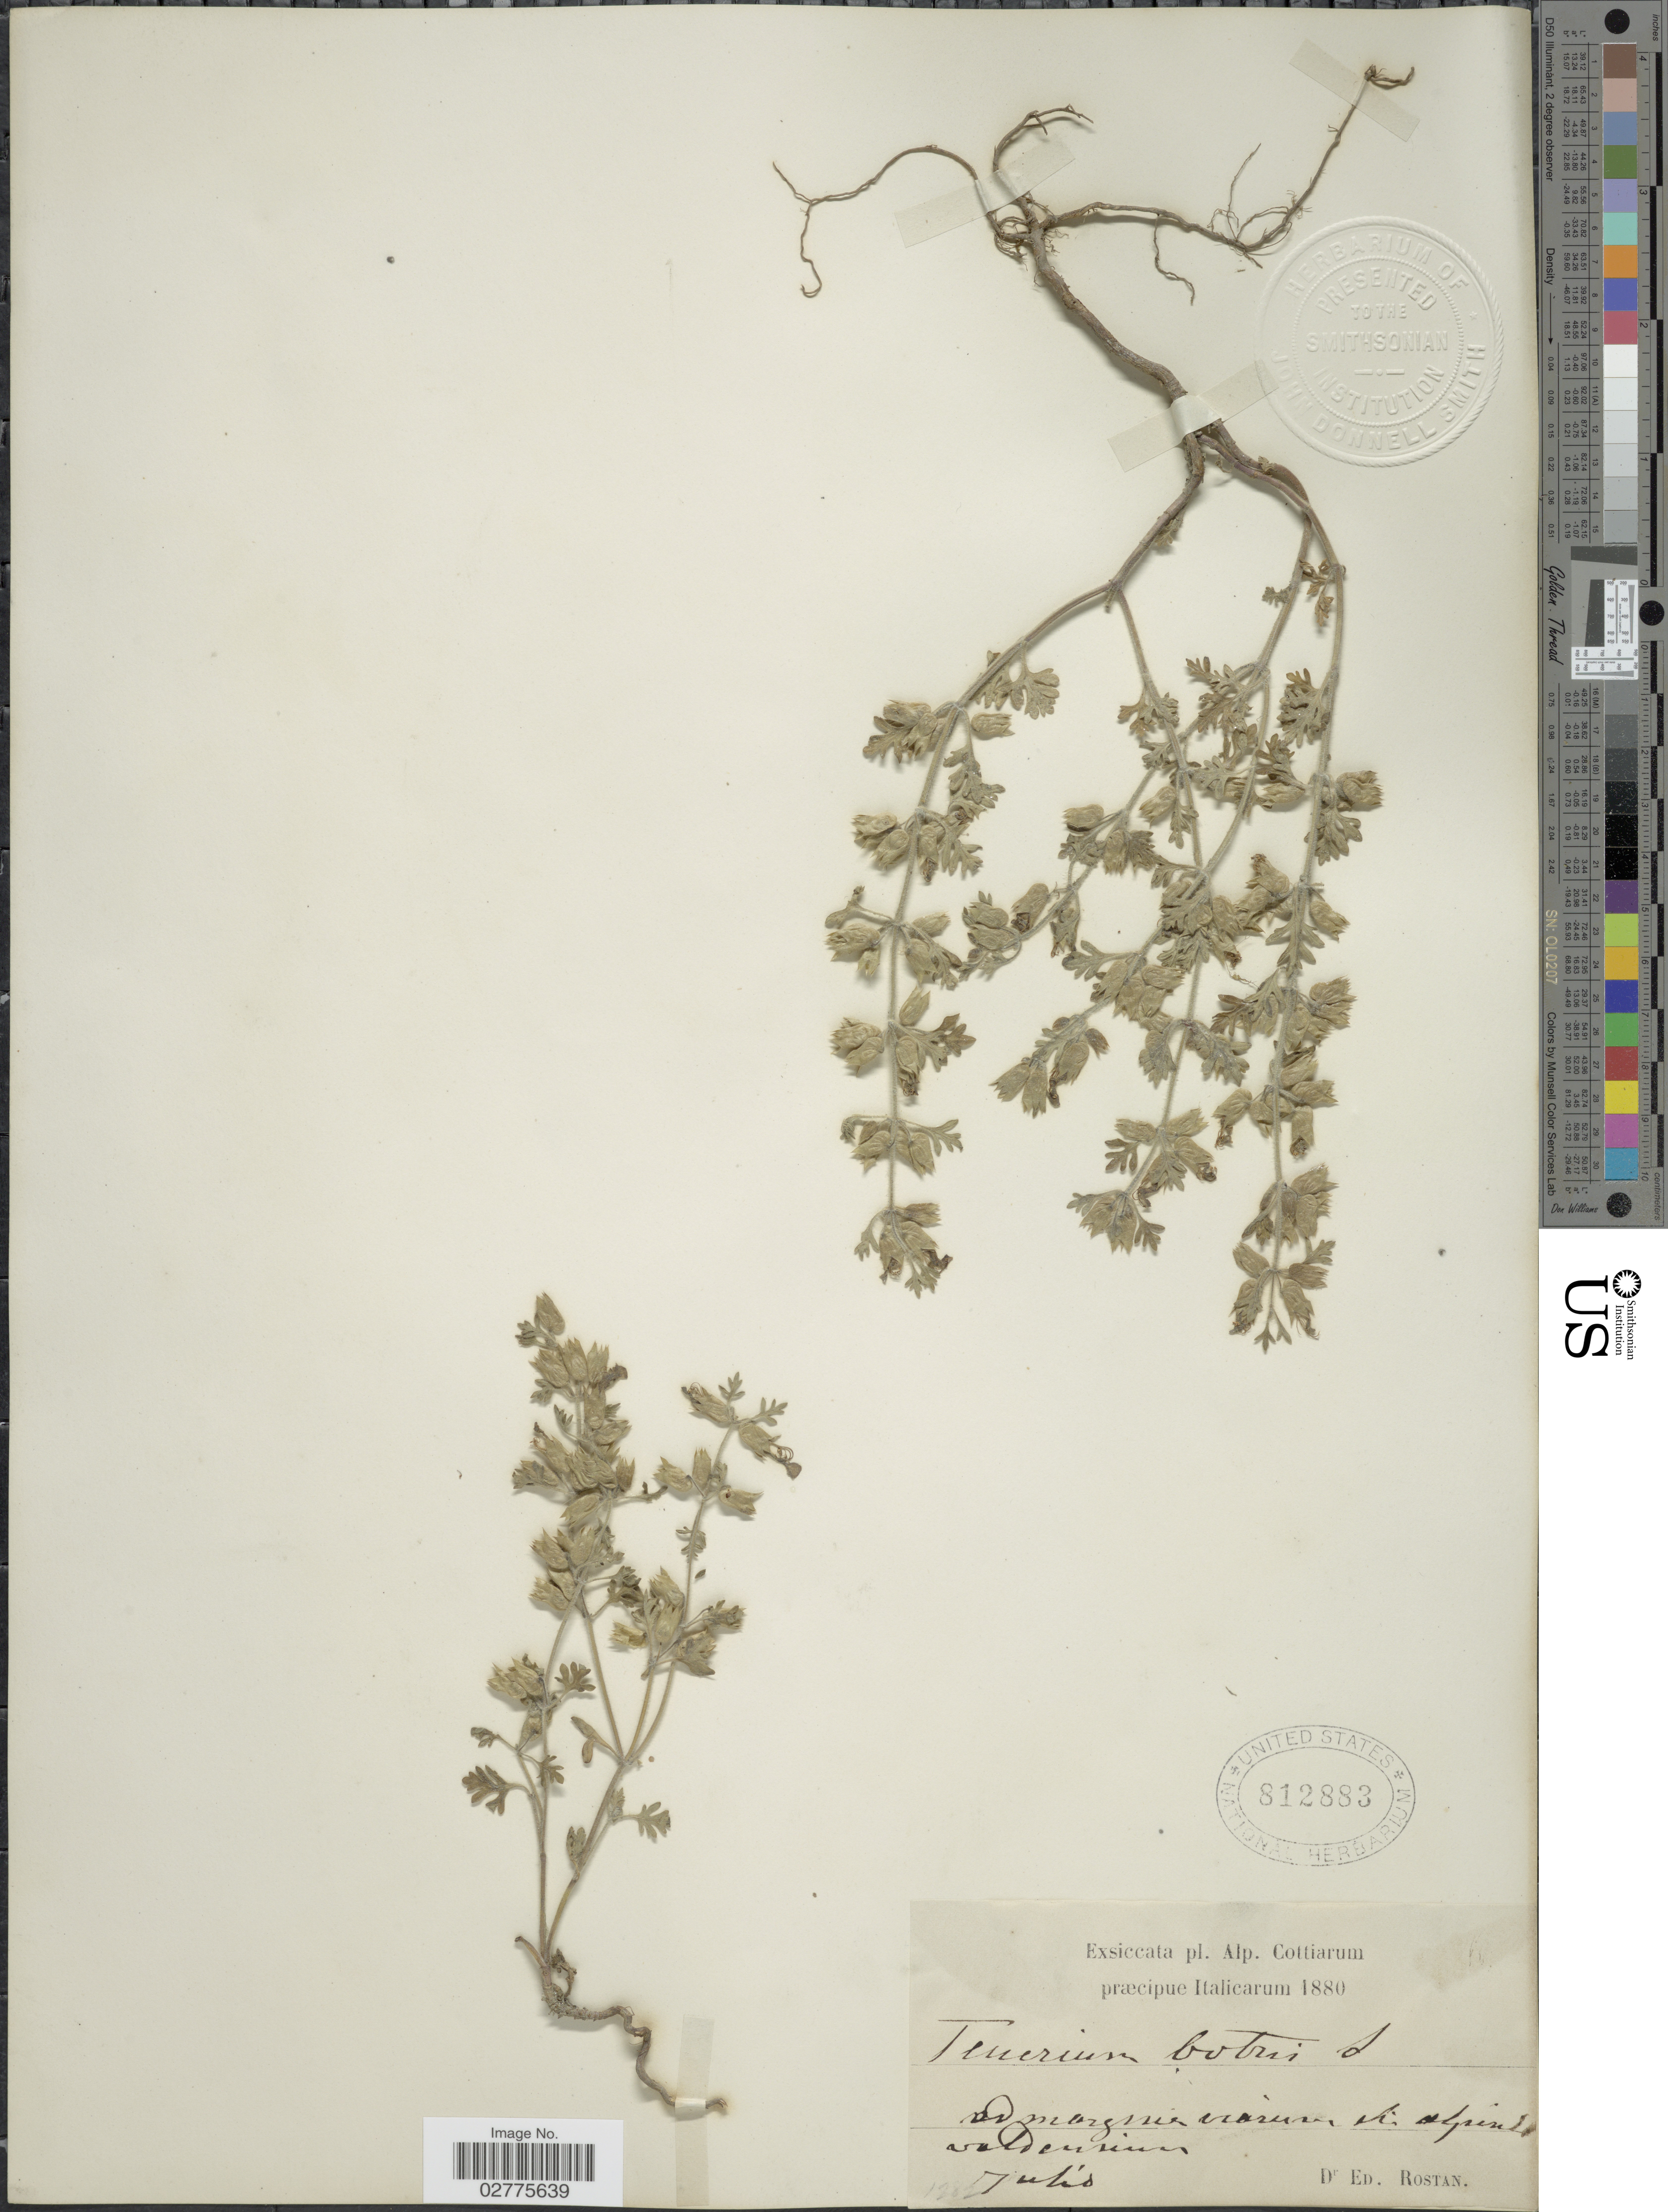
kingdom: Plantae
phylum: Tracheophyta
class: Magnoliopsida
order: Lamiales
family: Lamiaceae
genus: Teucrium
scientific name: Teucrium botrys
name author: L.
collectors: E. Rostan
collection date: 1880-07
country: Italy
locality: Alp. Cottiarum præcipue Italicarum.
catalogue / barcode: US 812883